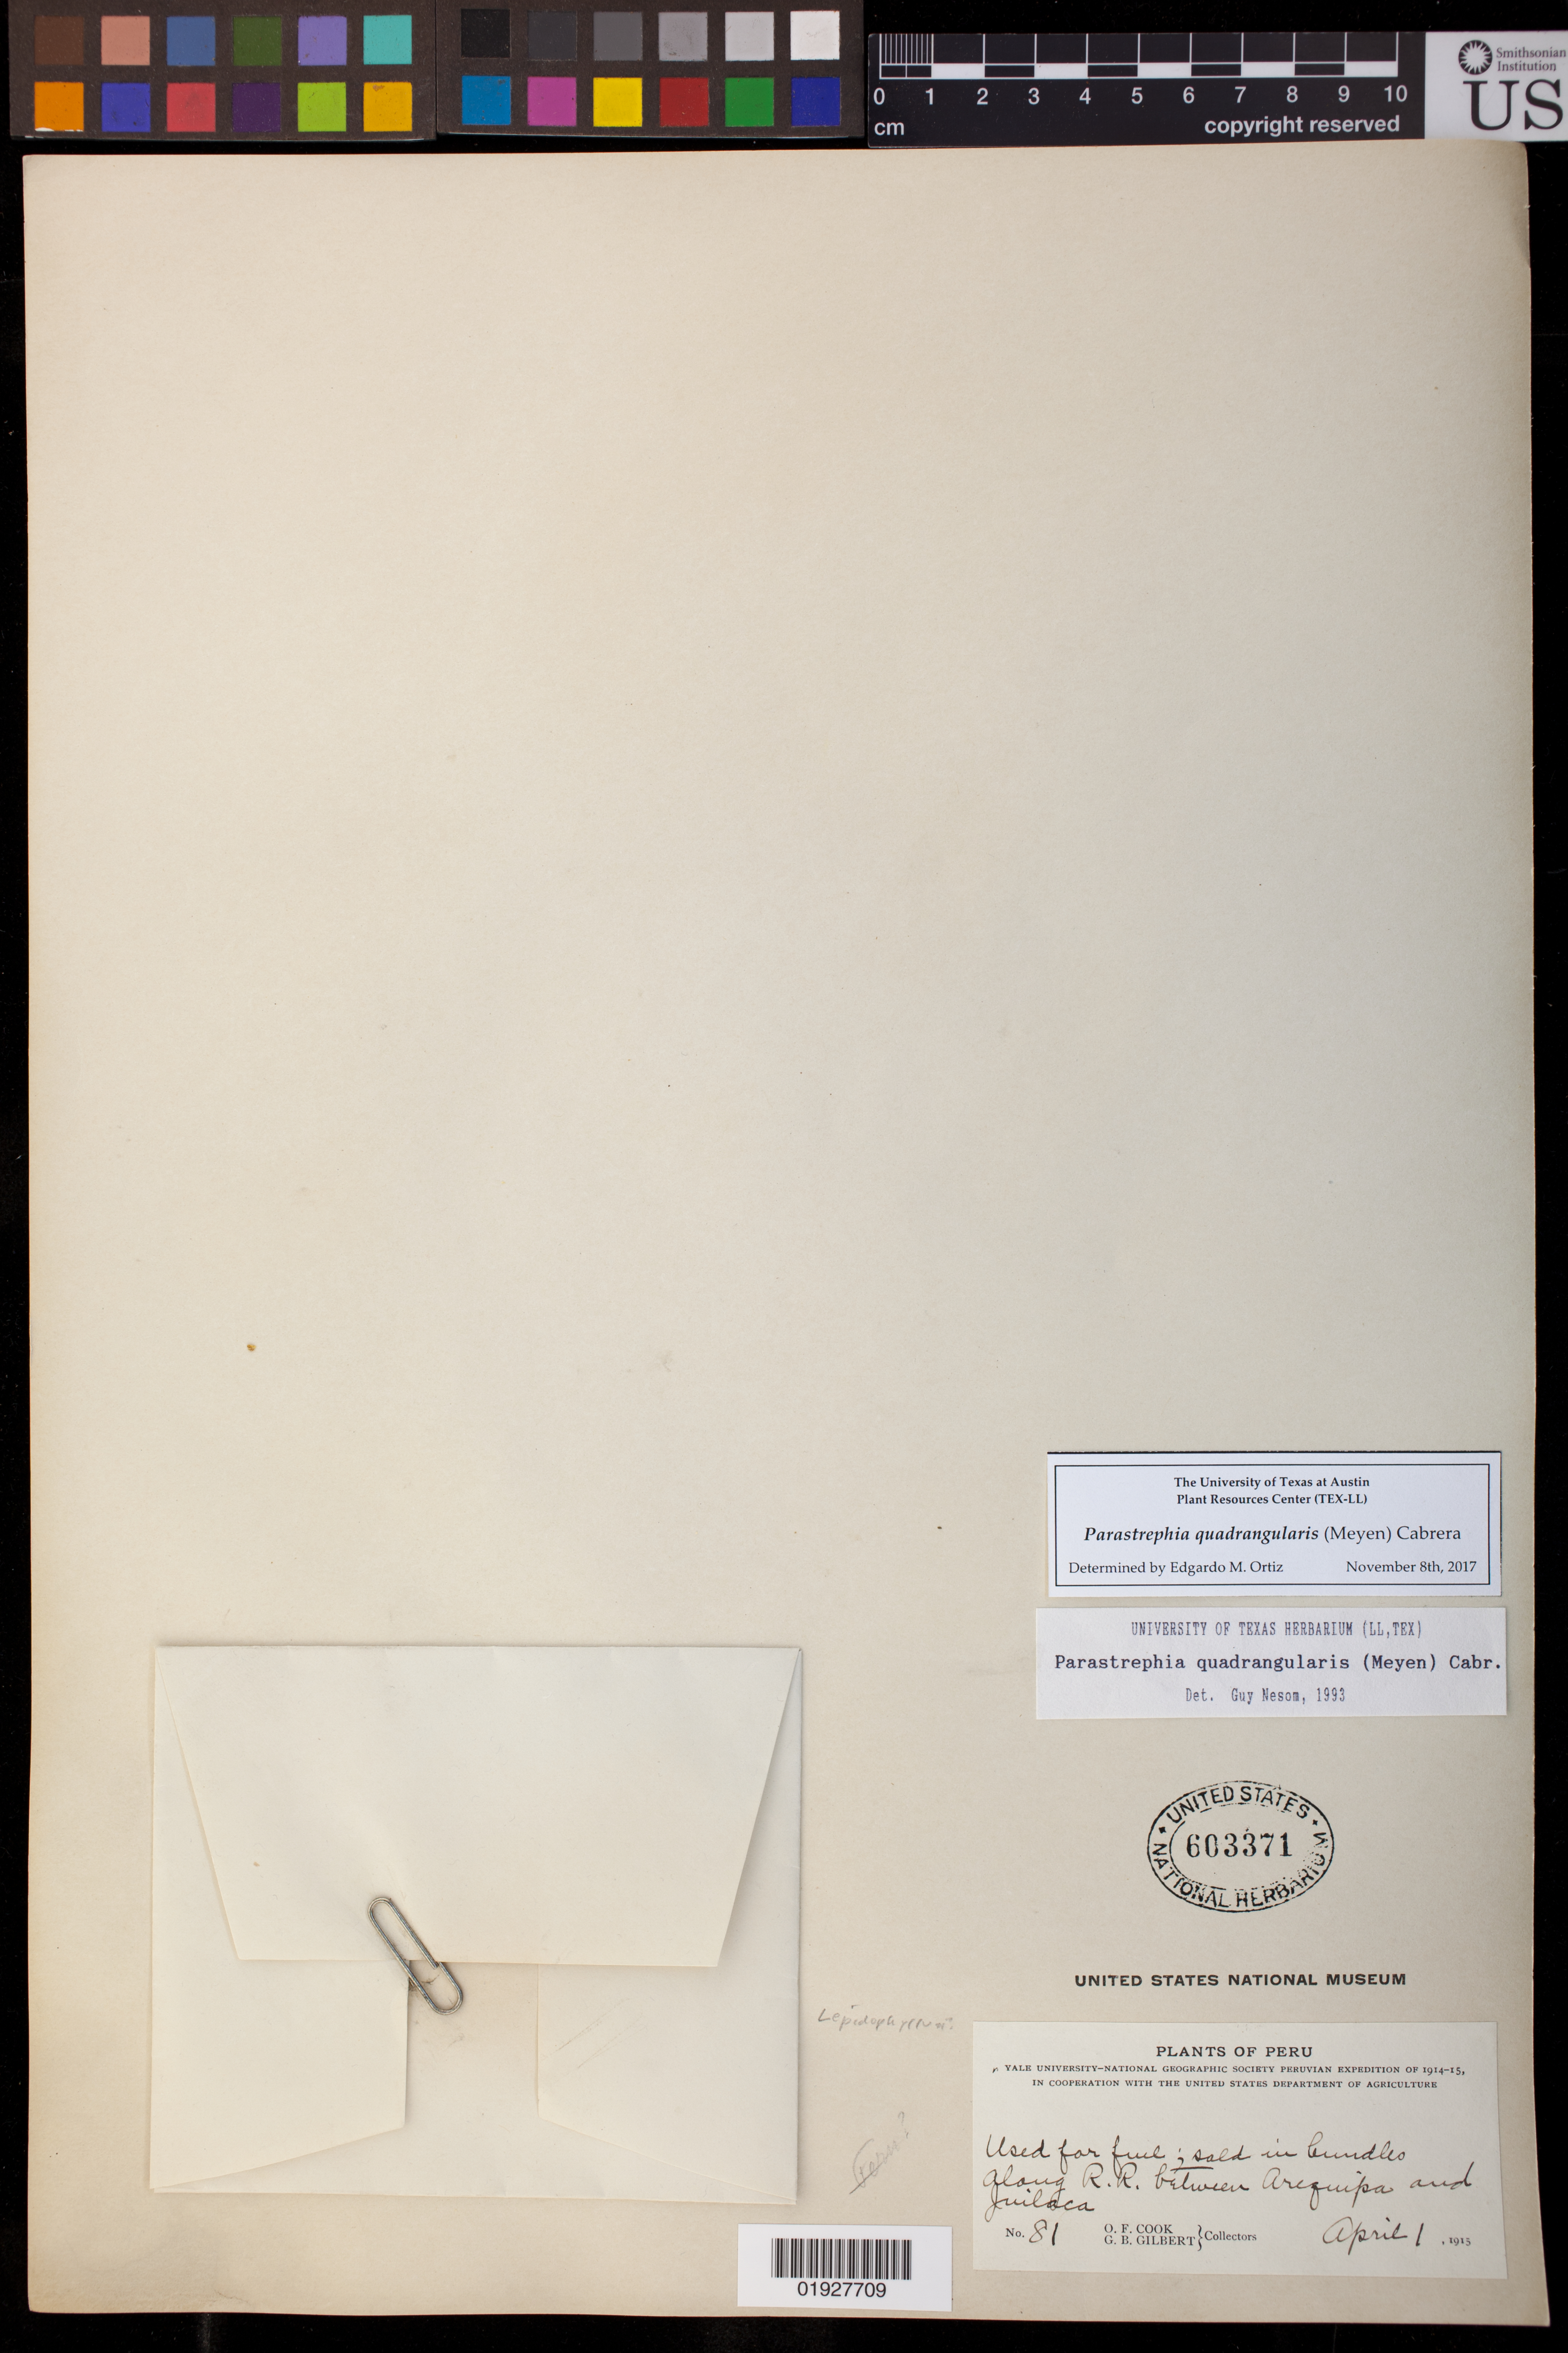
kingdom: Plantae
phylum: Tracheophyta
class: Magnoliopsida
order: Asterales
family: Asteraceae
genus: Parastrephia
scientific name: Parastrephia quadrangularis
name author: (Meyen) Cabrera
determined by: Ortiz, E. M.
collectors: O. F. Cook & G. B. Gilbert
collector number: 81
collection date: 1915-04-01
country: Peru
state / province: Arequipa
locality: Sold in bundles along the R.R. between Arequipa and Juilaca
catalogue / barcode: US 603371